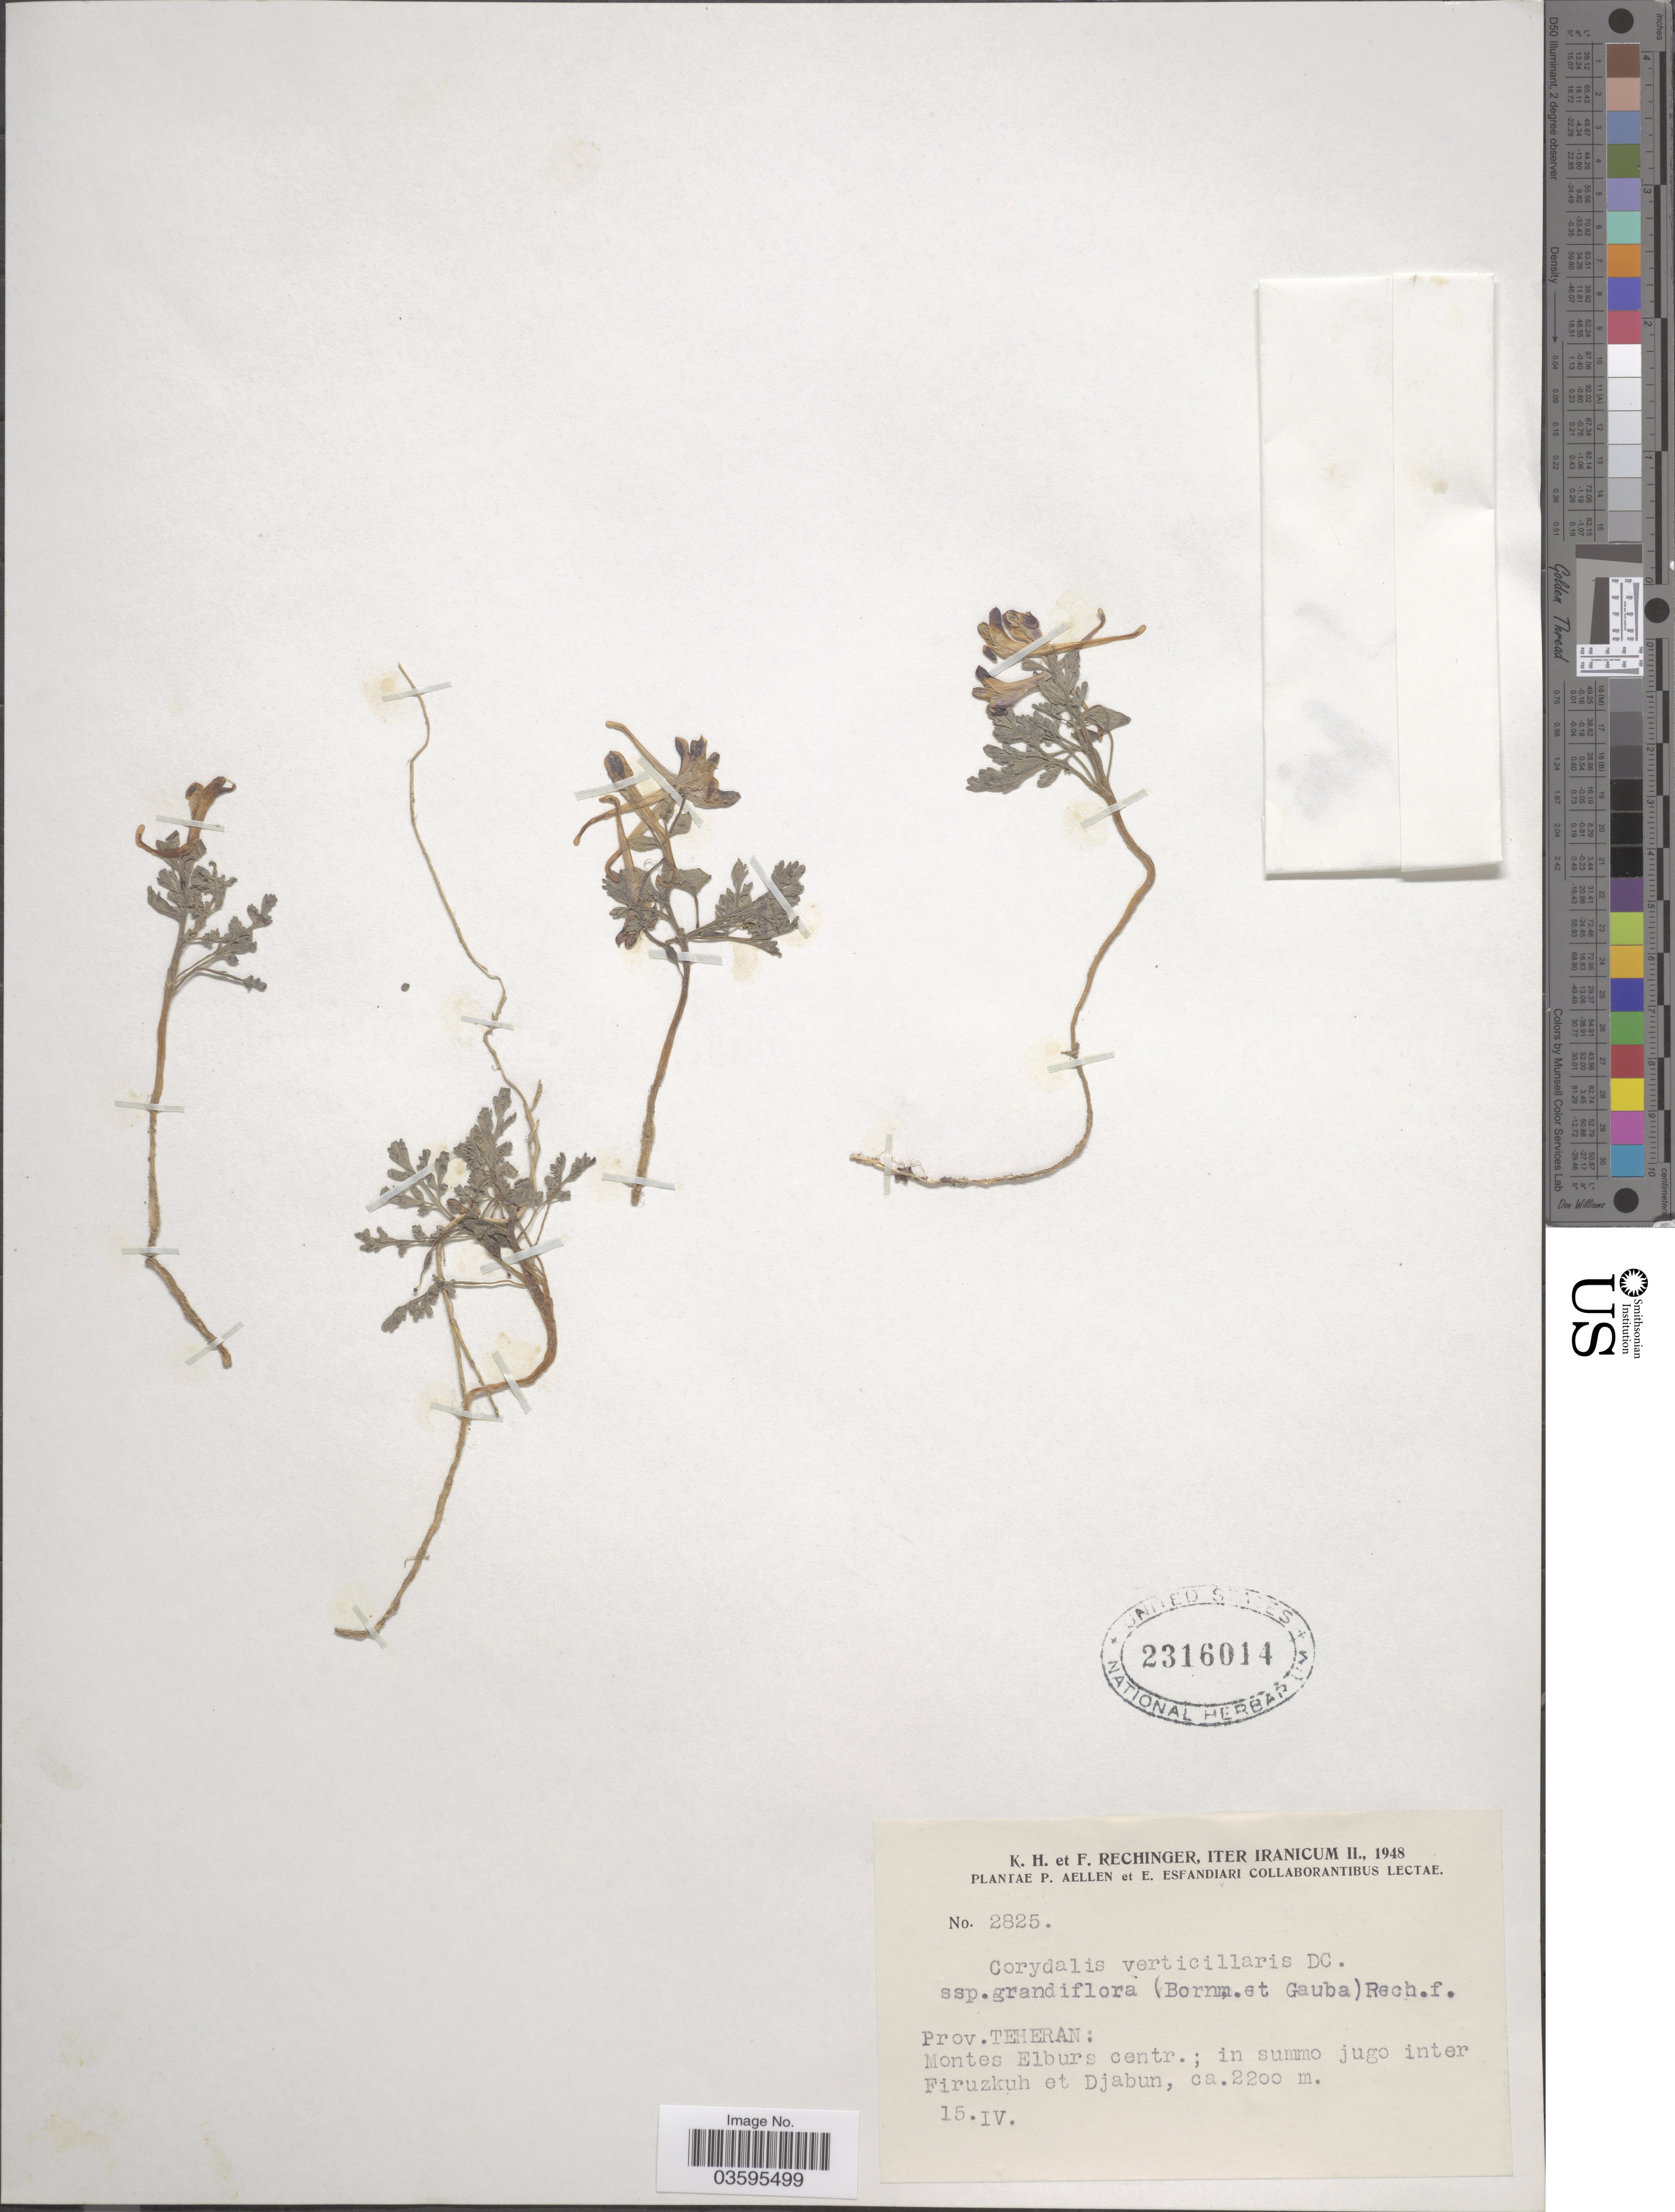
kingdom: Plantae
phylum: Tracheophyta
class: Magnoliopsida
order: Ranunculales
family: Papaveraceae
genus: Corydalis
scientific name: Corydalis verticillaris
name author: DC.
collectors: K. H. Rechinger & F. Rechinger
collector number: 2825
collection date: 1948-04-15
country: Iran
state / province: Tehran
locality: Montes Elburs centr.; in summo jugo inter Firuzkuh et Djabun.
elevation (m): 2200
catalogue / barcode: US 2316014